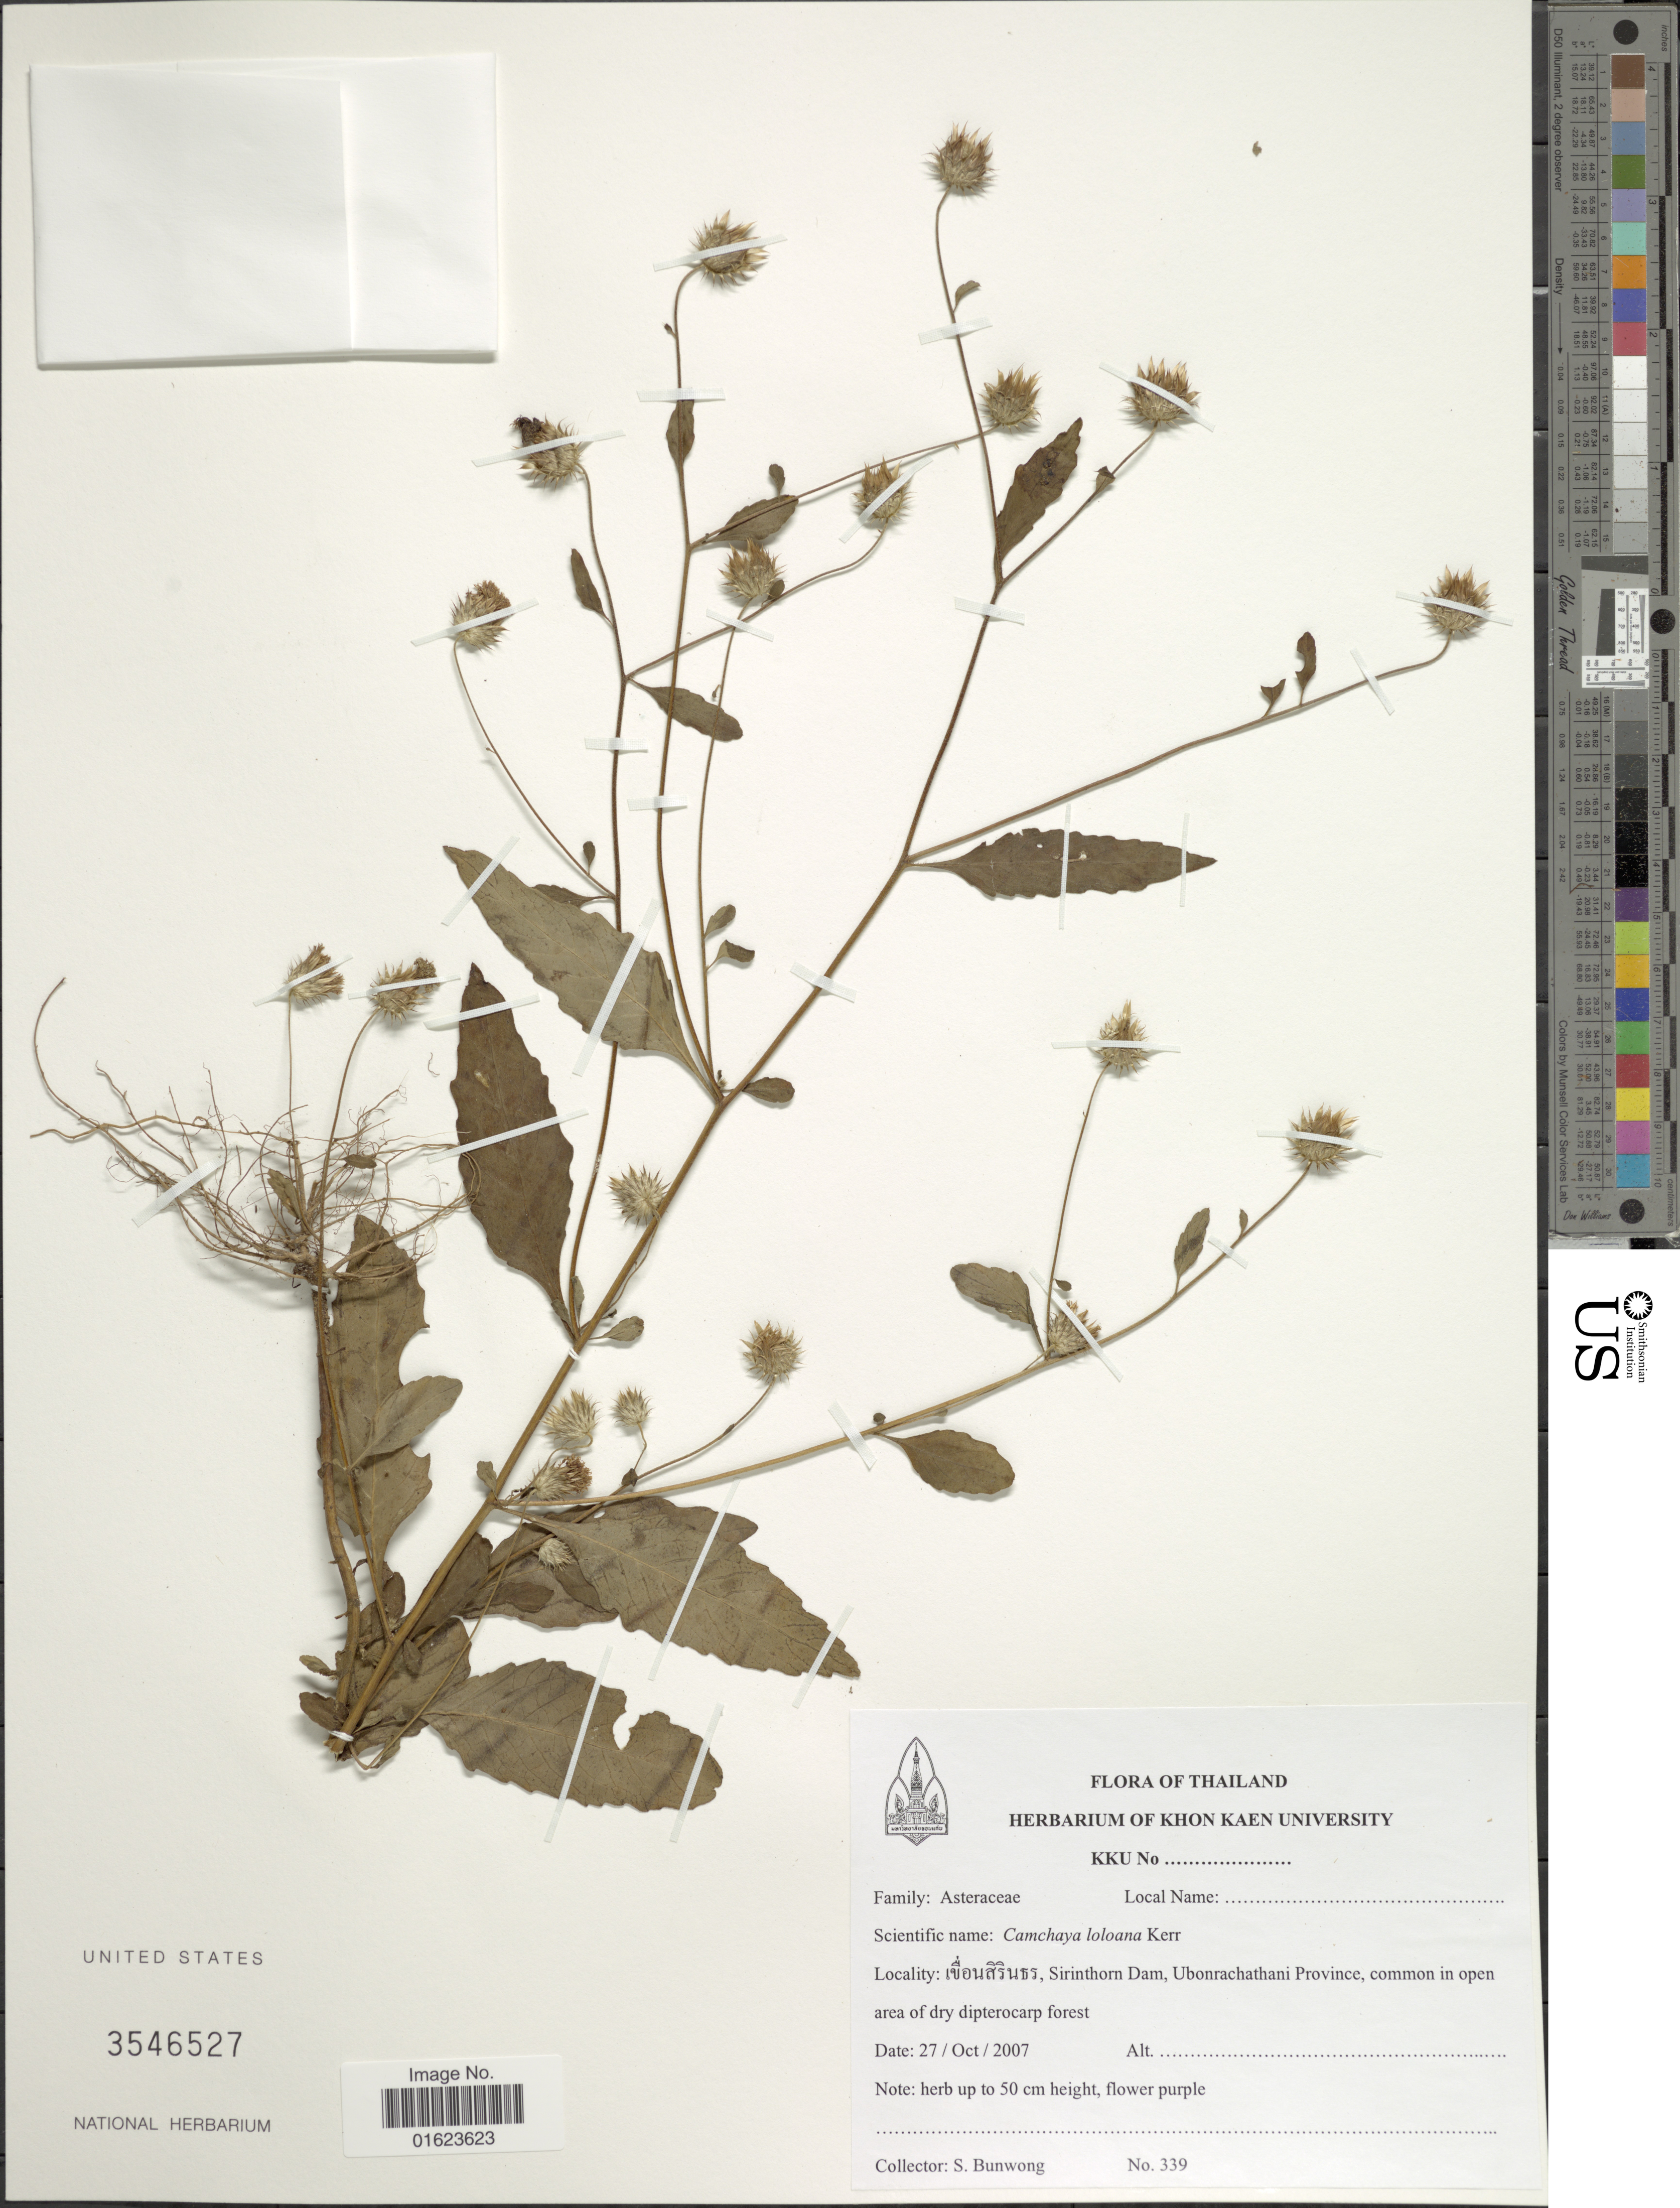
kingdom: Plantae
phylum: Tracheophyta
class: Magnoliopsida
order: Asterales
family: Asteraceae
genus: Camchaya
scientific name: Camchaya loloana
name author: Kerr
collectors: S. Bunwong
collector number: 339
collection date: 2007-10-27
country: Thailand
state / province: Ubon Ratchathani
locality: X, Sirinthorn Dam, Ubonrachathani Province.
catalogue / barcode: US 3546527